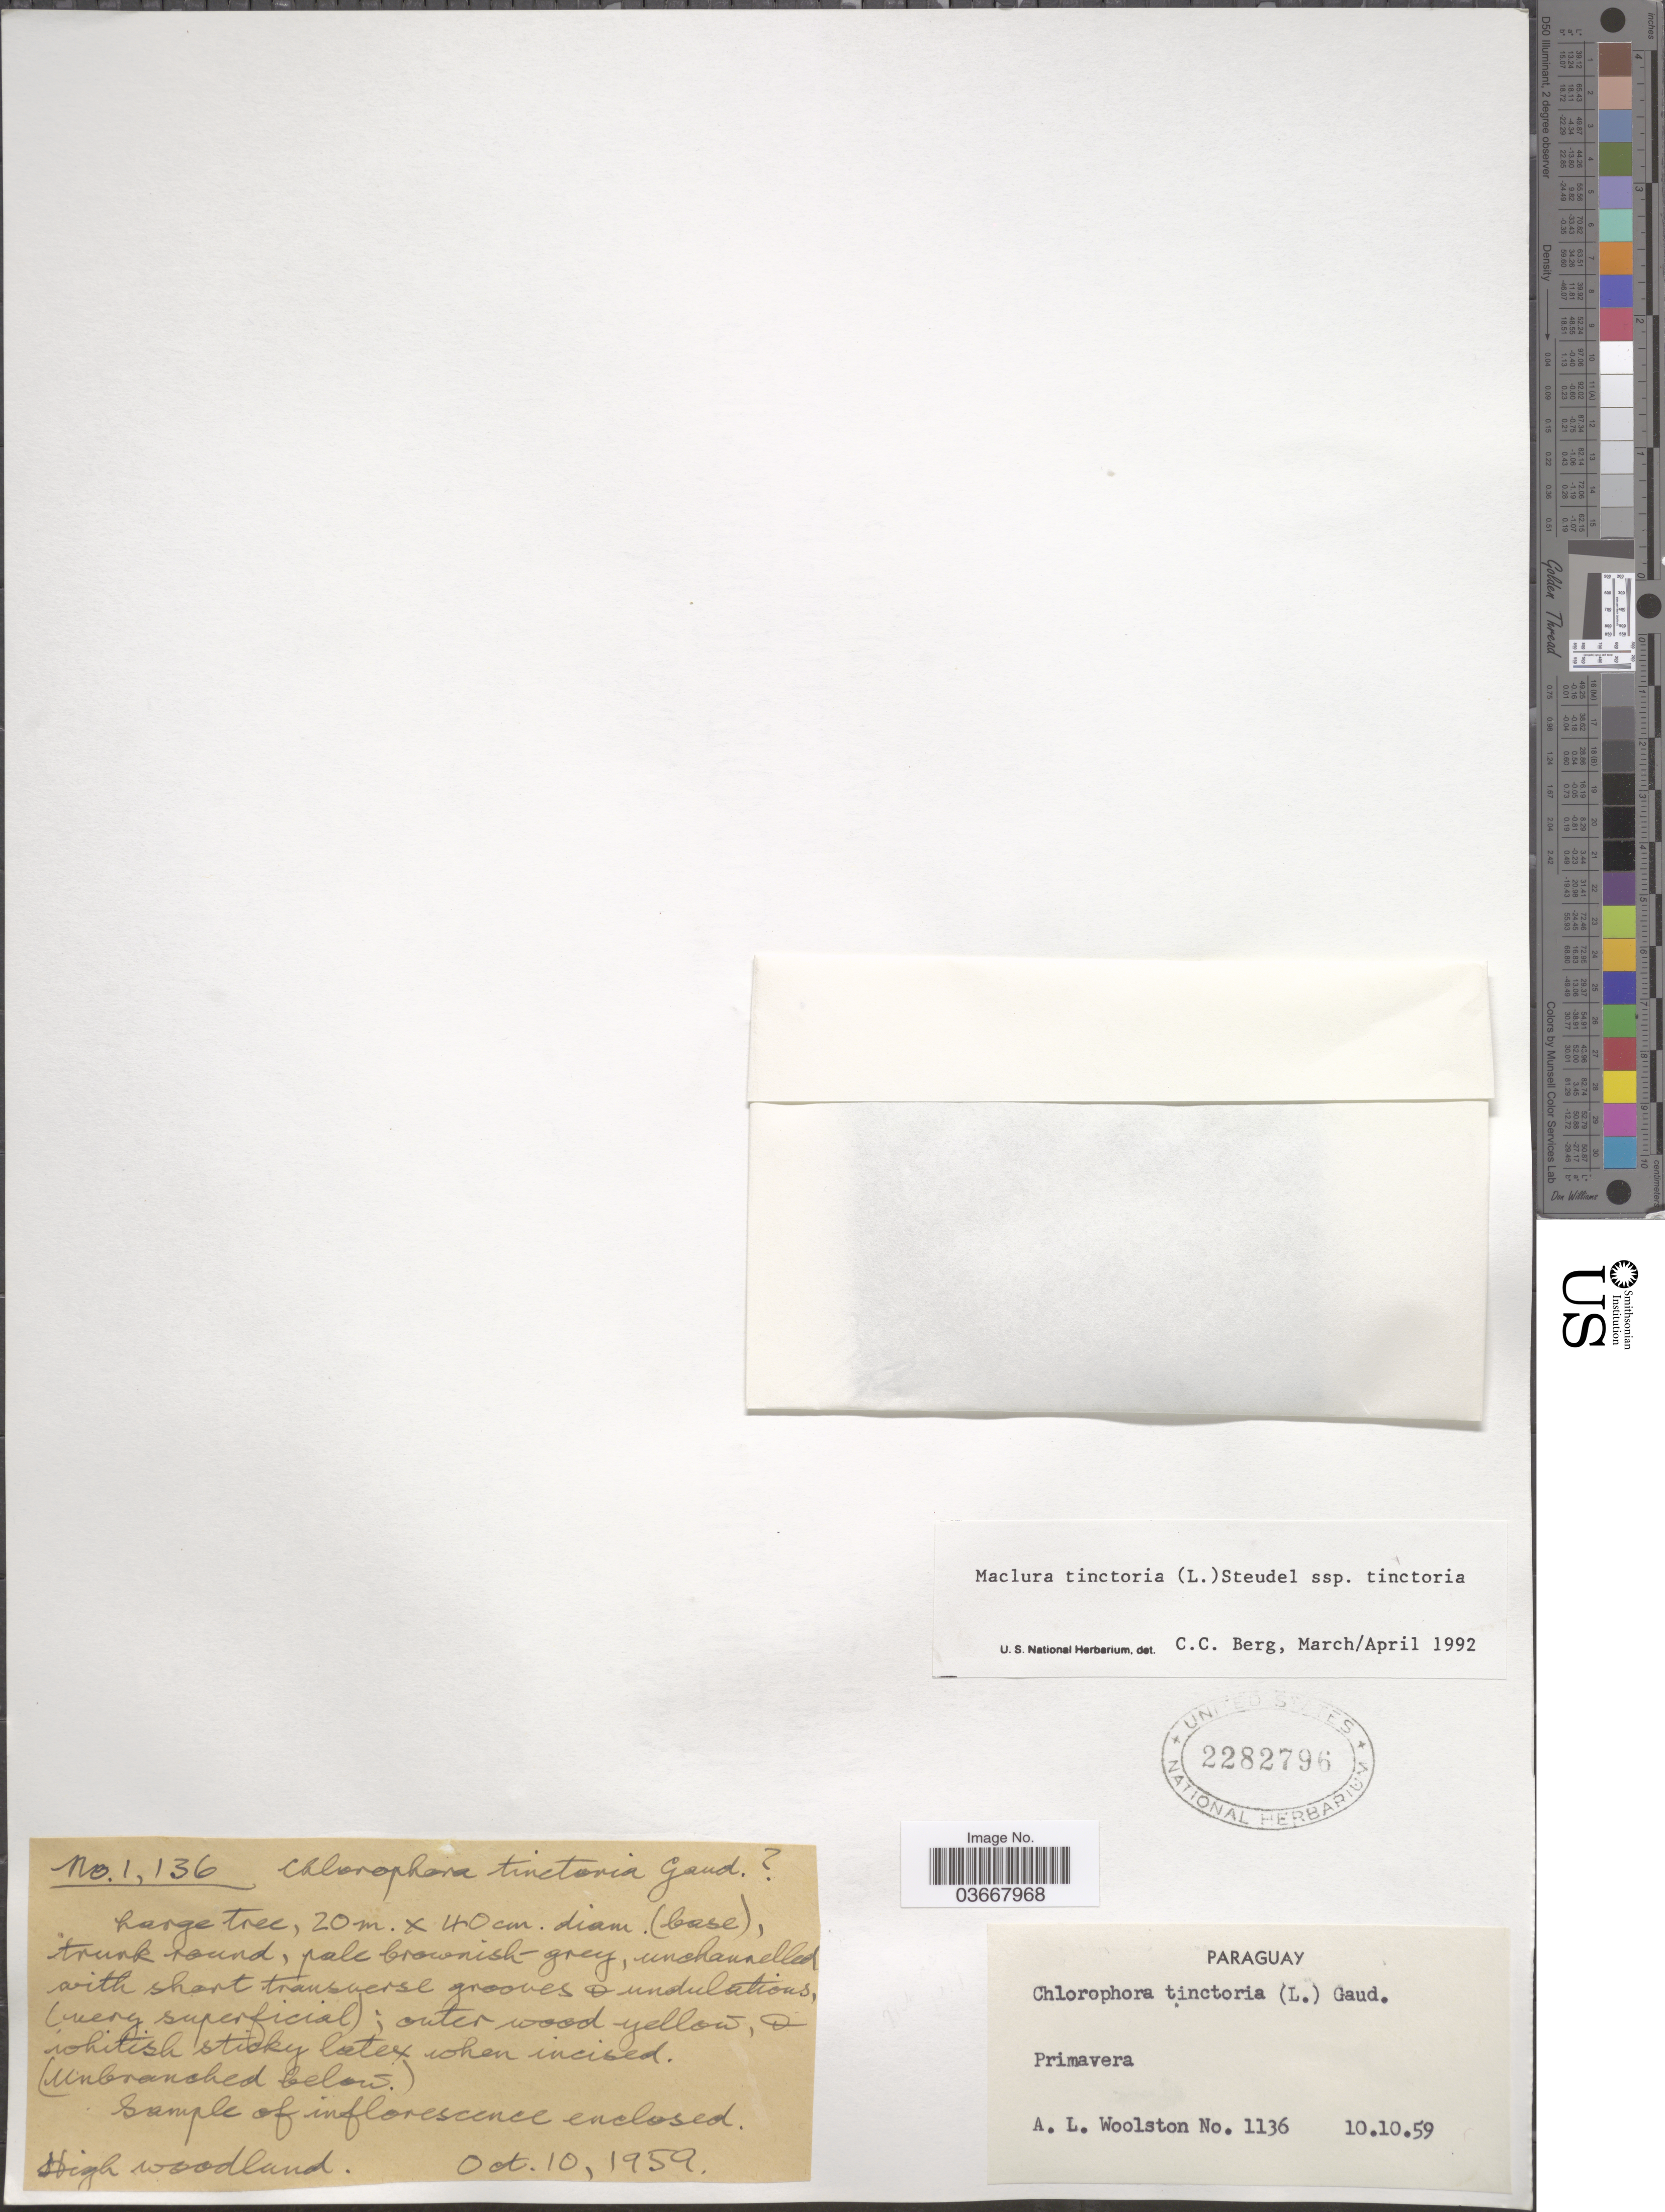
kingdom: Plantae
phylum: Tracheophyta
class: Magnoliopsida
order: Rosales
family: Moraceae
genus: Maclura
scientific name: Maclura tinctoria subsp. tinctoria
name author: (L.) D. Don ex Steud.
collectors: A. Woolston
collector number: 1136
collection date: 1959-10-10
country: Paraguay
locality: Primavera.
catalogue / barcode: US 2282796